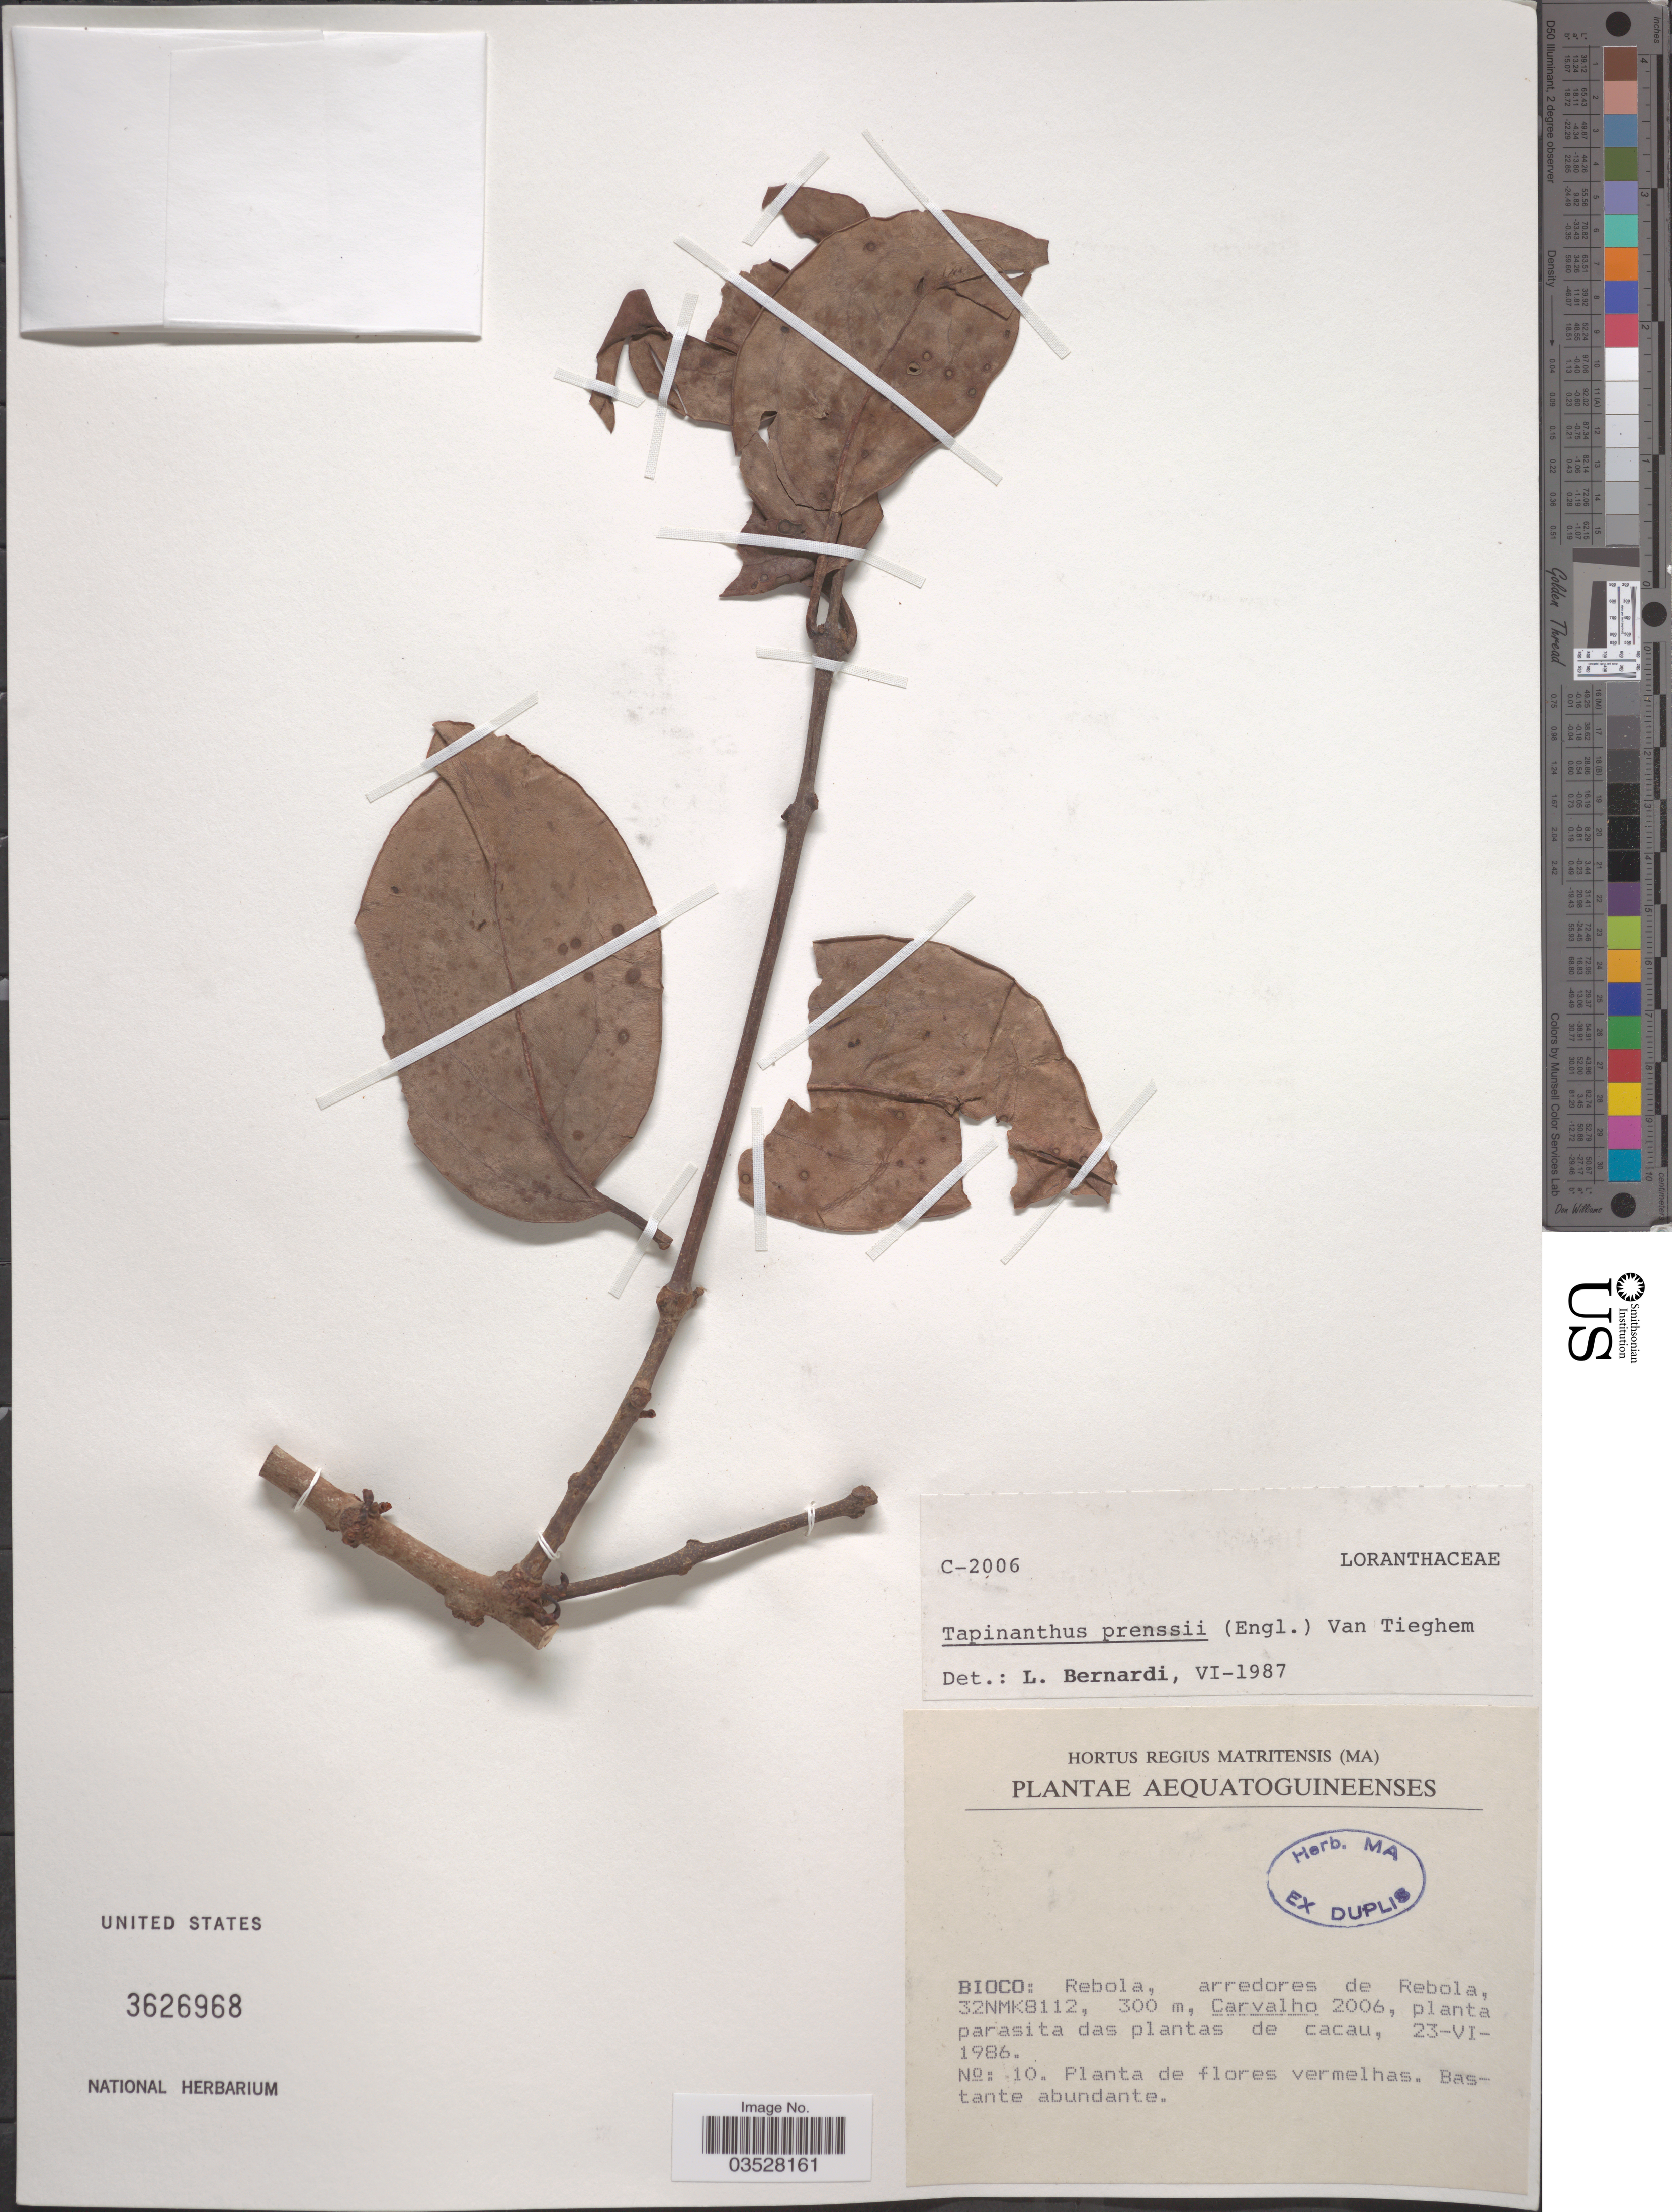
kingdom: Plantae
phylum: Tracheophyta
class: Magnoliopsida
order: Santalales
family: Loranthaceae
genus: Tapinanthus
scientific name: Tapinanthus preussii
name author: (Engl.) Tiegh.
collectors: Carvalho, --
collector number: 2006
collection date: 1986-06-23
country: Equatorial Guinea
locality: Aequatoguineenses. Bioco: Rebola, arredores de Rebola, 32NMK8112.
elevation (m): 300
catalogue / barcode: US 3626968